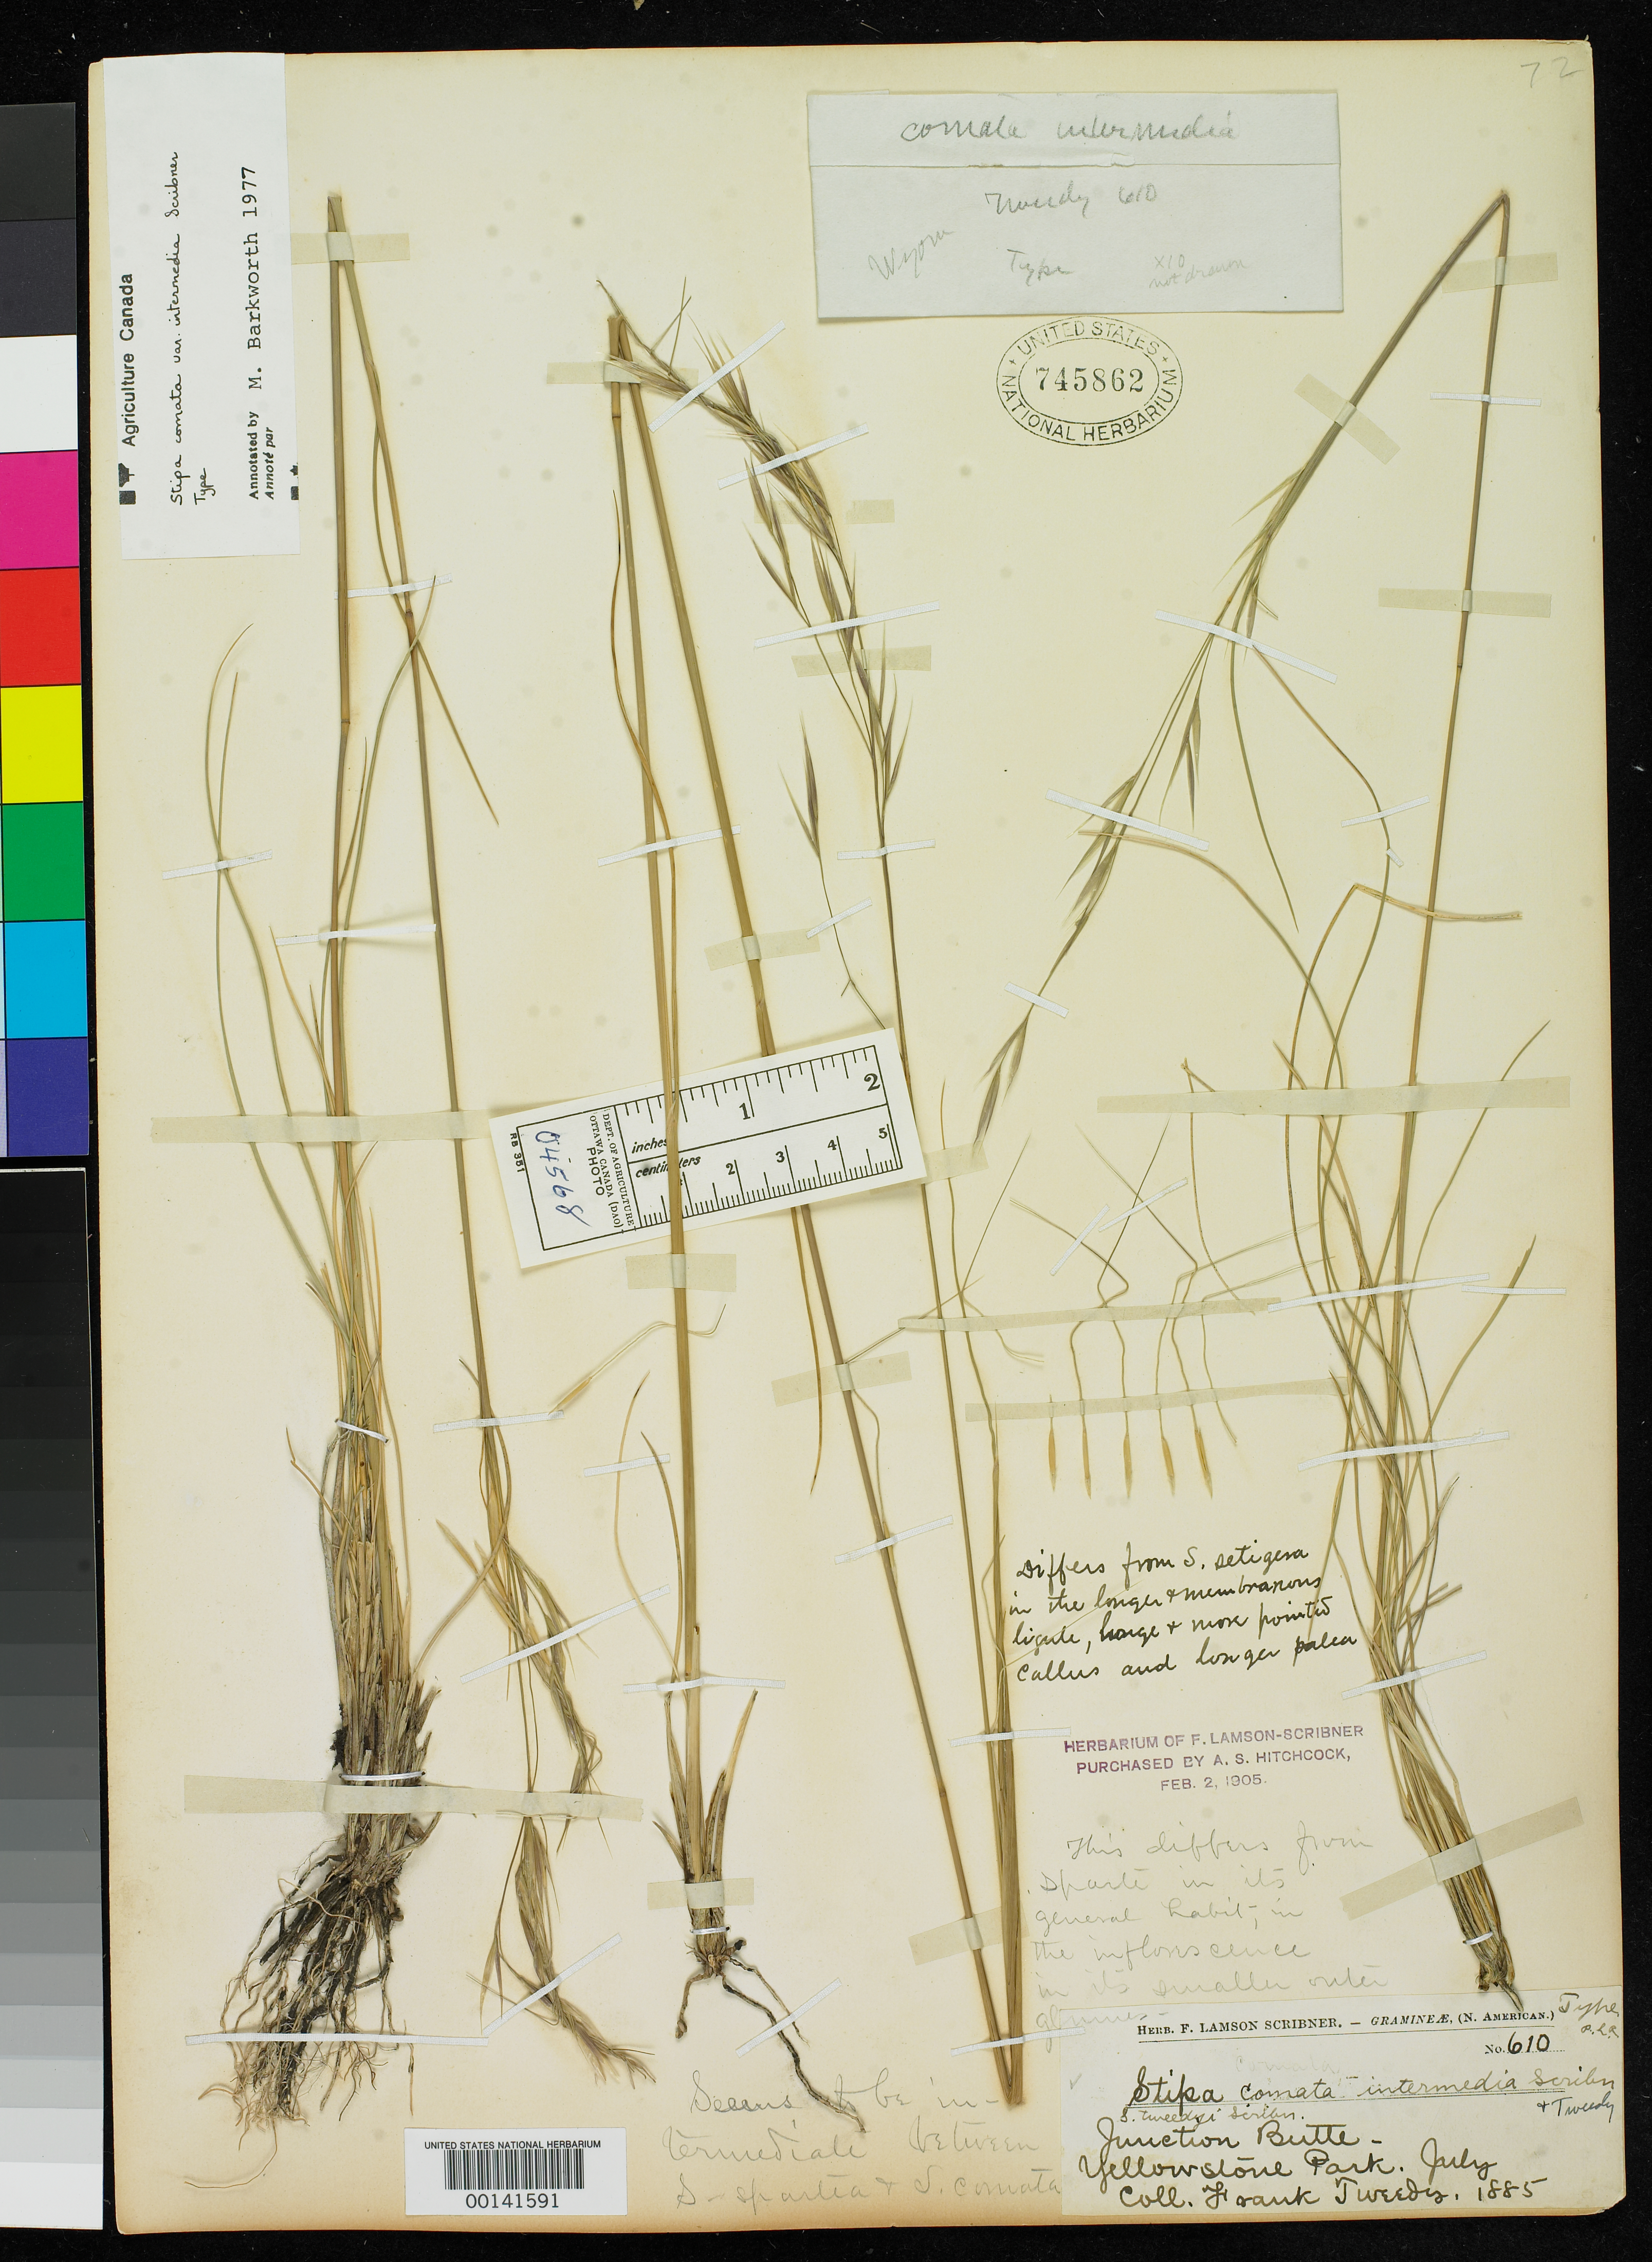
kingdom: Plantae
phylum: Tracheophyta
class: Liliopsida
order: Poales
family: Poaceae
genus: Stipa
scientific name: Stipa comata var. intermedia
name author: Scribn. & Tweedy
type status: Holotype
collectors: F. Tweedy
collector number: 610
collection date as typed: Jul 1885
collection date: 1885-07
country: United States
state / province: Wyoming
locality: Yellowstone Park, Junction Butte.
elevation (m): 1829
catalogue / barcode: US 745862